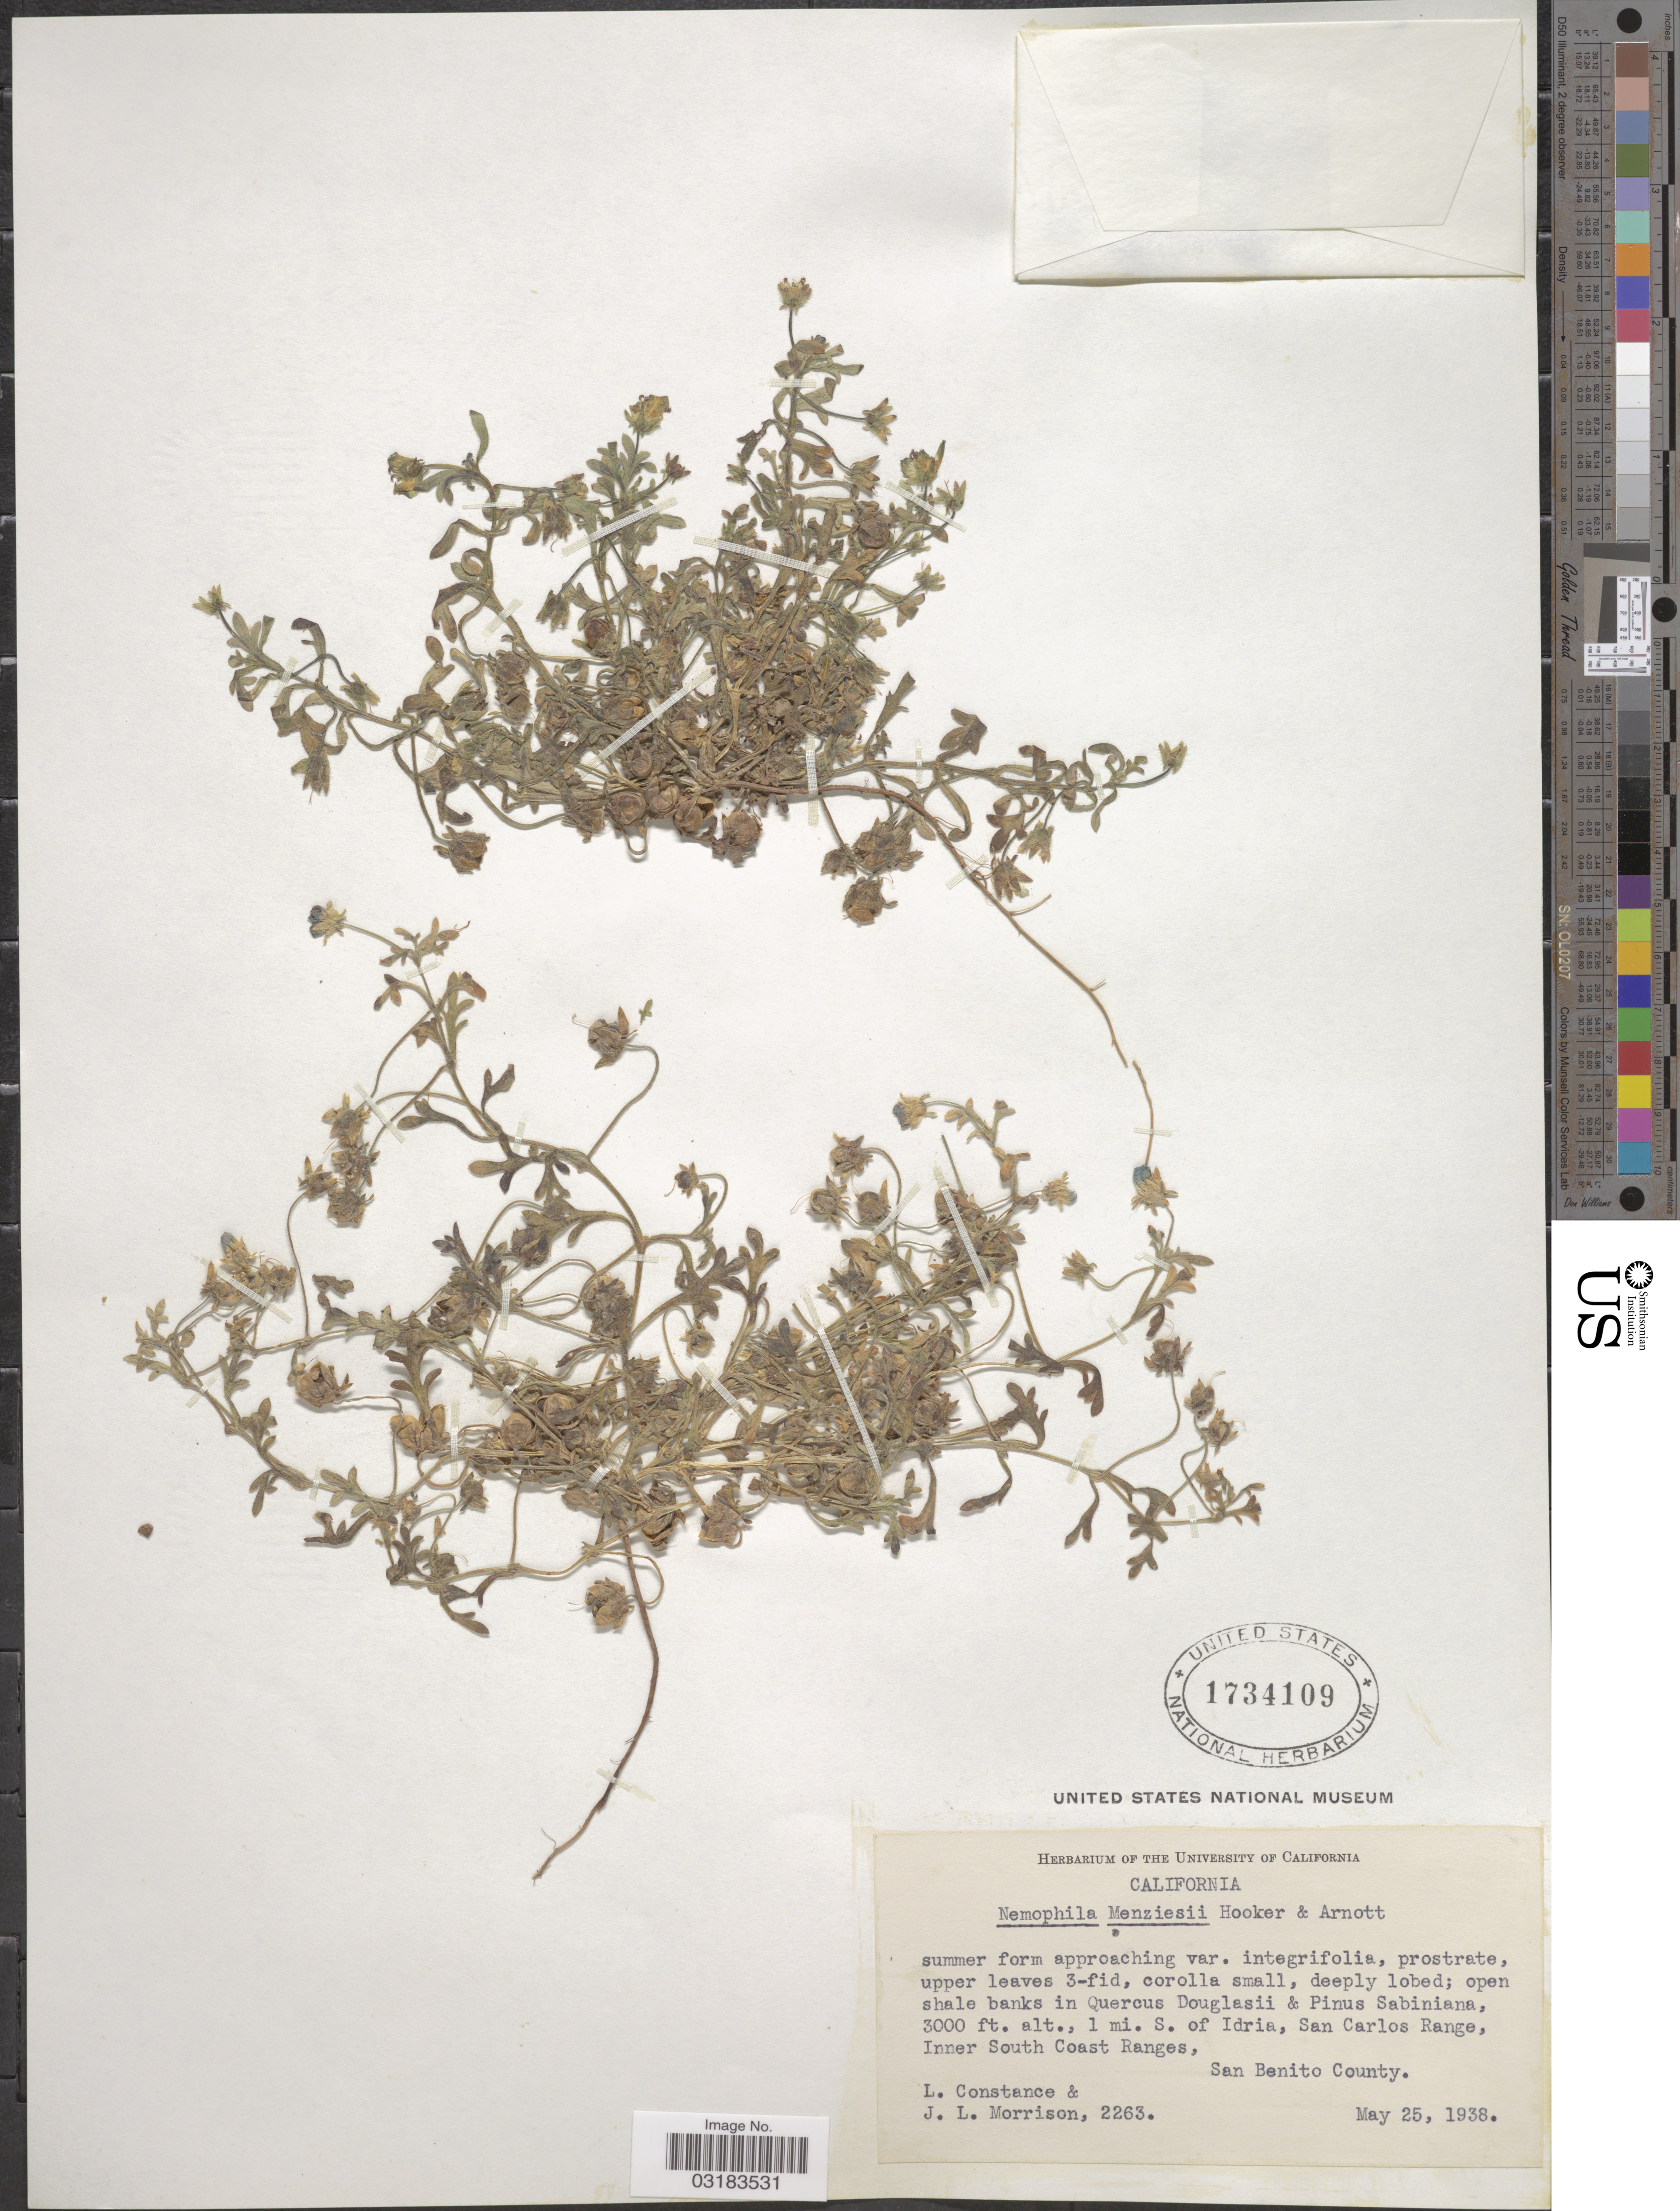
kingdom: Plantae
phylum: Tracheophyta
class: Magnoliopsida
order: Boraginales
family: Hydrophyllaceae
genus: Nemophila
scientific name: Nemophila menziesii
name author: Hook. & Arn.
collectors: L. Constance & J. Morrison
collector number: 2263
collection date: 1938-05-25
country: United States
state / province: California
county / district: San Benito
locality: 1 mi. S. of Idria, San Carlos Range, Inner South Coast Ranges, San Benito County.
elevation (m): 914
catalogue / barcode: US 1734109